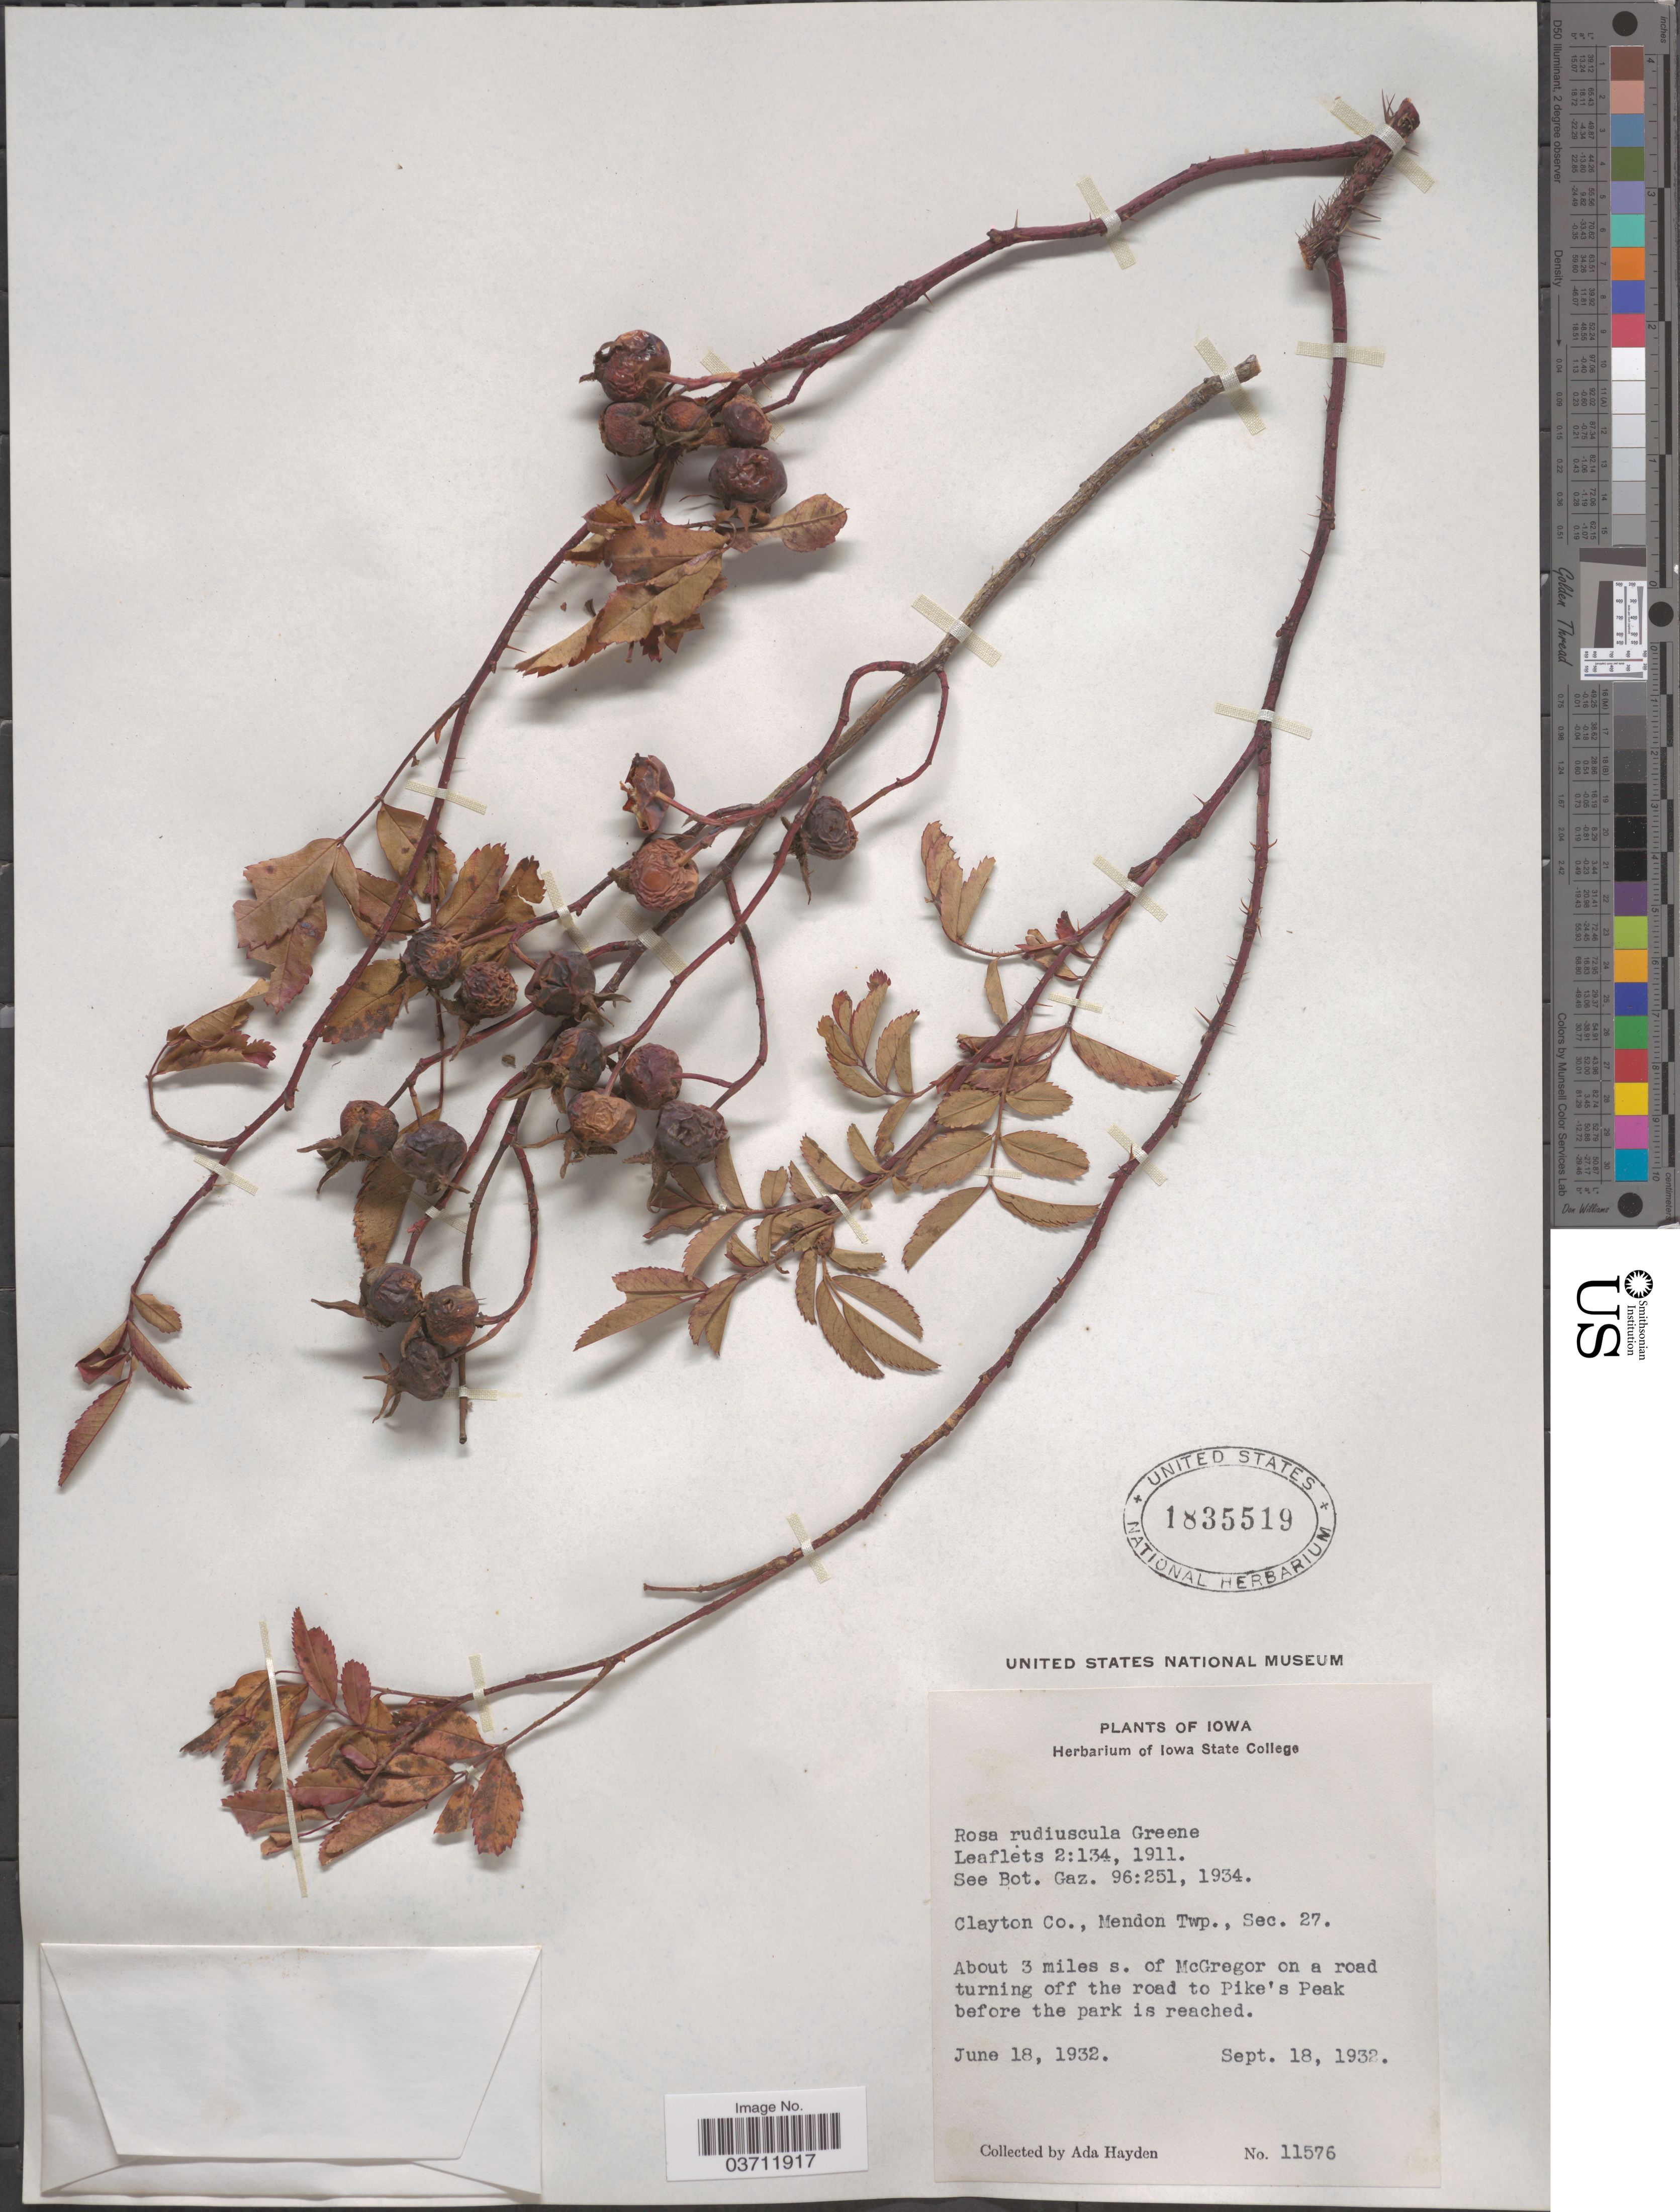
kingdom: Plantae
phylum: Tracheophyta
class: Magnoliopsida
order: Rosales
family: Rosaceae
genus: Rosa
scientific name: Rosa rudiuscula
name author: Greene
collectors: Ada Hayden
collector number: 11576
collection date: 1932-06-18/1932-09-18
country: United States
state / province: Iowa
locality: Clayton Co., Mendon Twp., Sec. 27. About 3 miles s. of McGregor on a road turning off the road to Pike's Peak before the park is reached.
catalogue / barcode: US 1835519